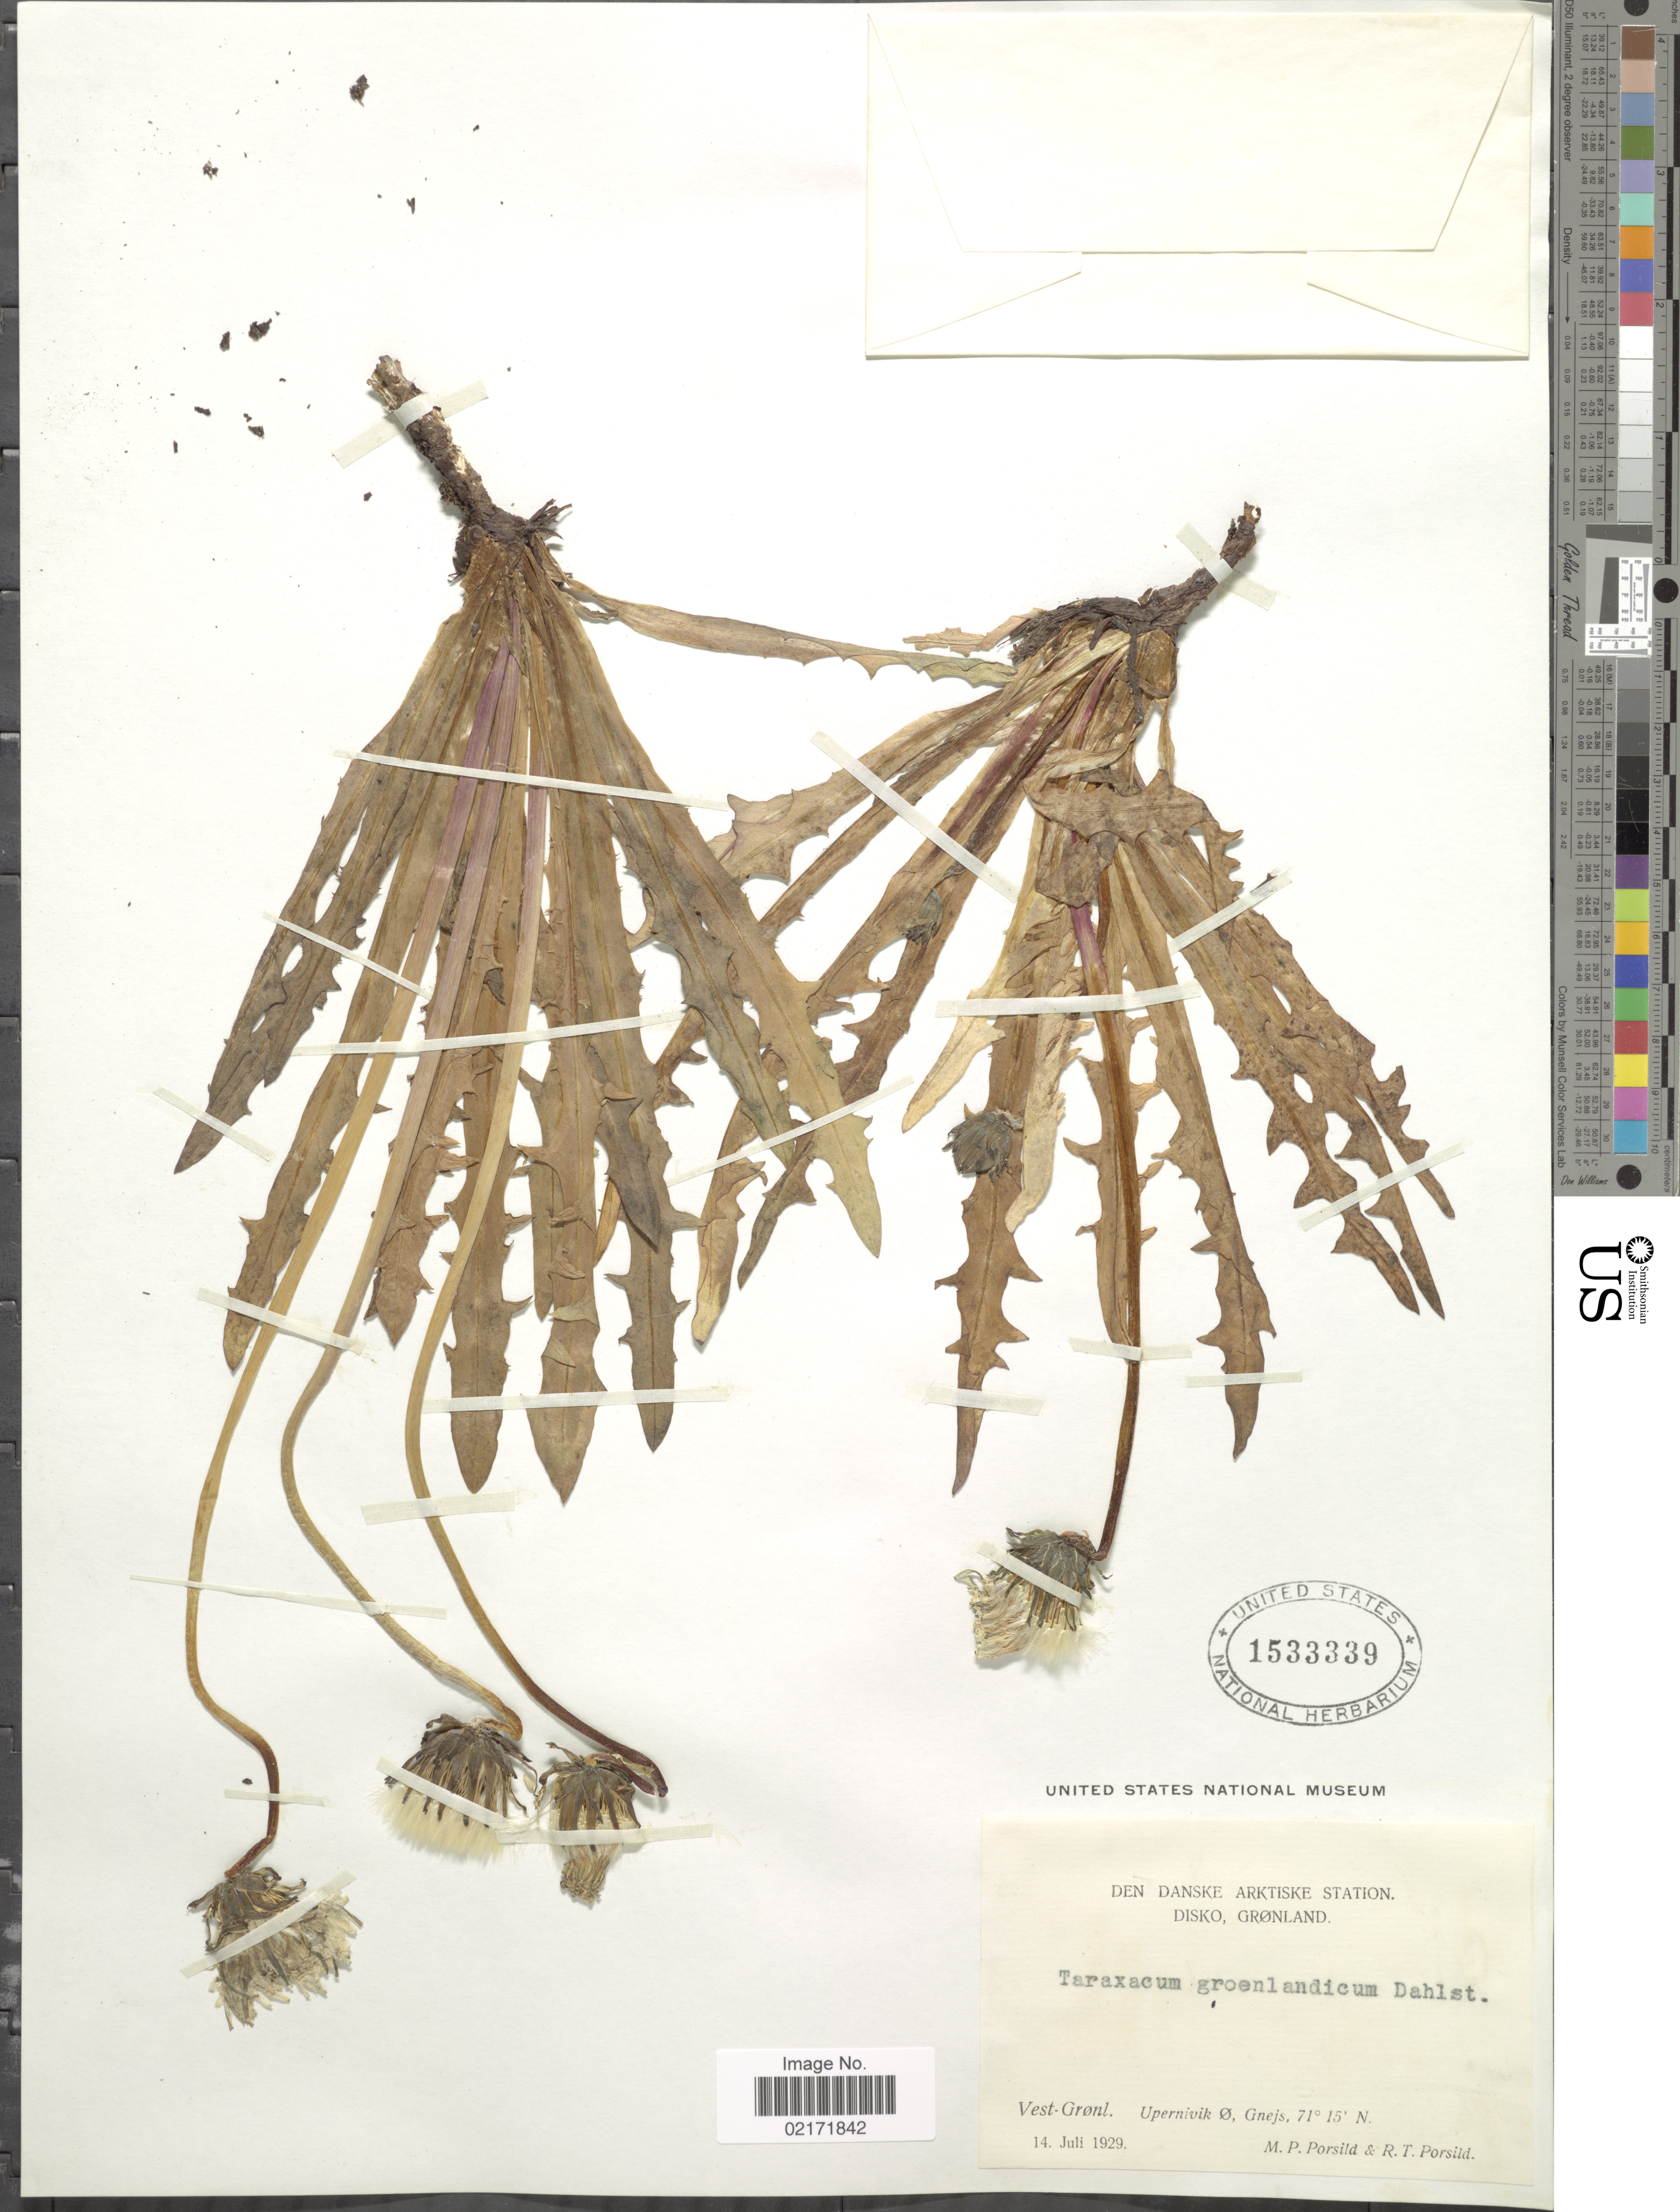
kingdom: Plantae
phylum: Tracheophyta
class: Magnoliopsida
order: Asterales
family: Asteraceae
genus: Taraxacum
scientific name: Taraxacum groenlandicum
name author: Dahlst.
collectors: M. P. Porsild & R. T. Porsild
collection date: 1929-07-14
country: Greenland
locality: Den Danske Arktiske Station, Disko, Vest-Grønl., Upernivik ø, Gnejs.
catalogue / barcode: US 1533339